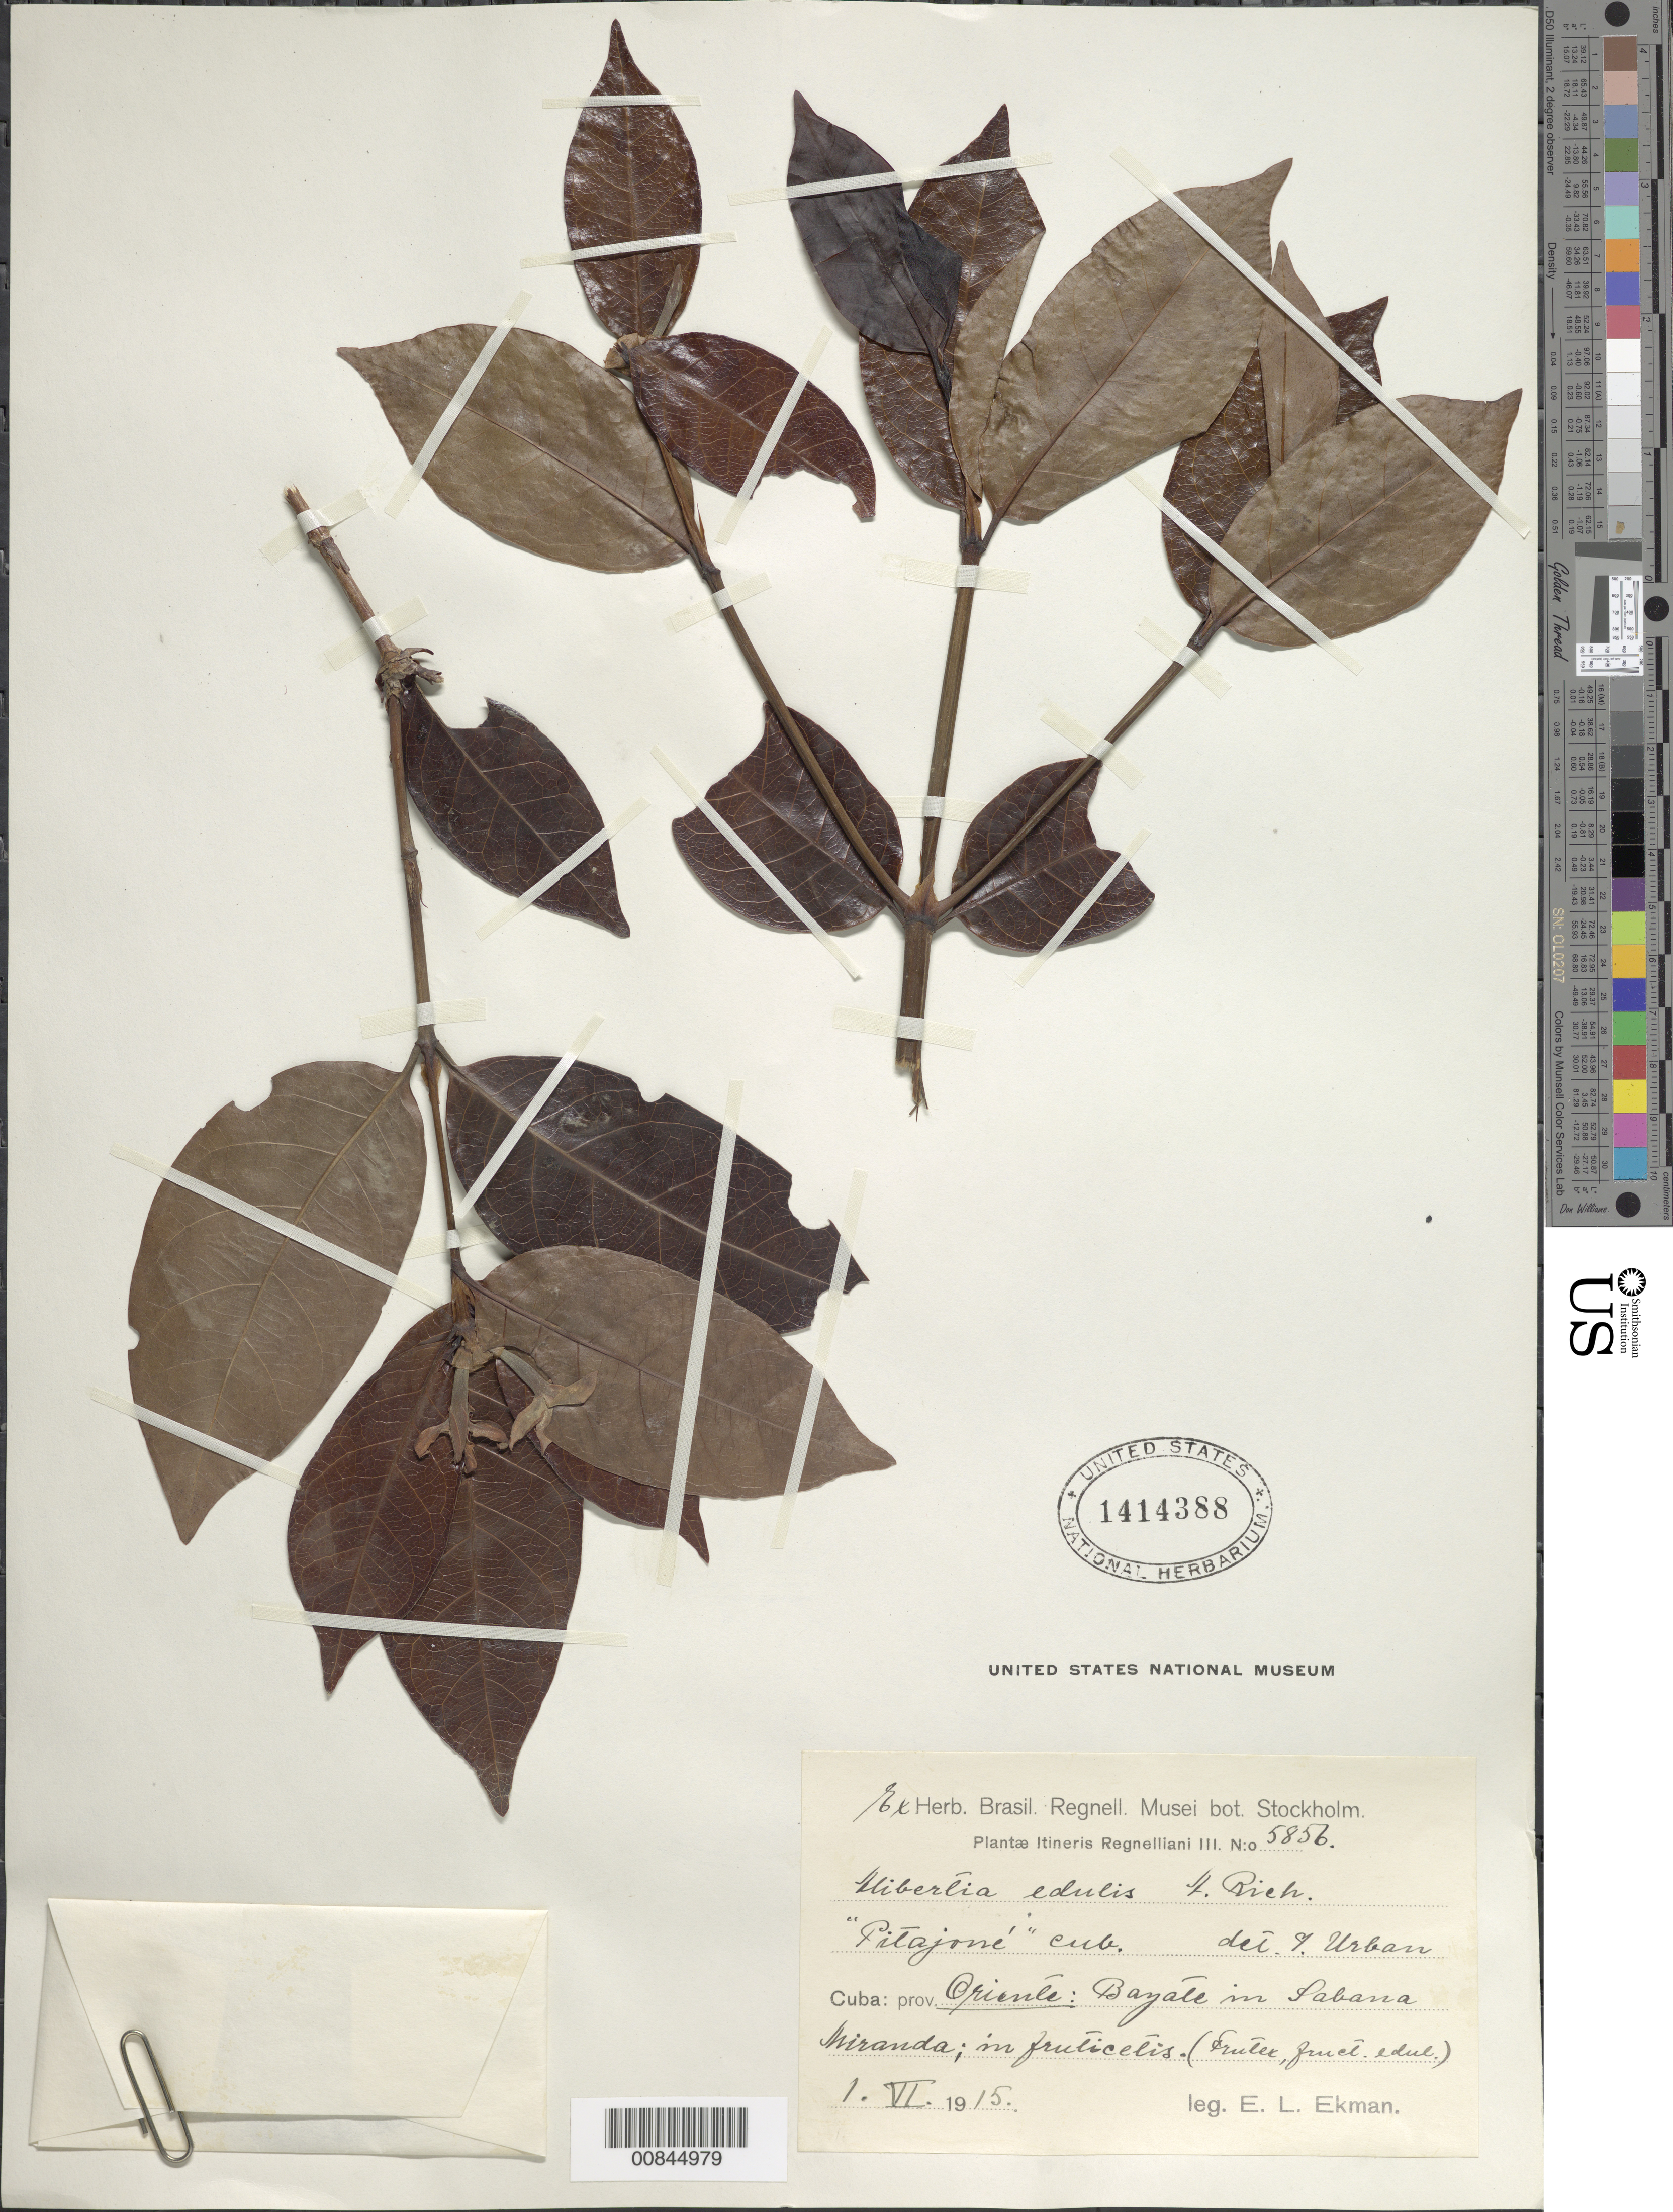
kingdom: Plantae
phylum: Tracheophyta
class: Magnoliopsida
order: Gentianales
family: Rubiaceae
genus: Alibertia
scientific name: Alibertia edulis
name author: (Rich.) A. Rich. ex DC.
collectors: E. L. Ekman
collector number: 5856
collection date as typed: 01 Jun 1915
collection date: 1915-06-01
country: Cuba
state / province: Oriente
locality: Bayate in Sabana Miranda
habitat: Sabana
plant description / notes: Common name: Pitajoní; Common name language: Cub.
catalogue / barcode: US 1414388